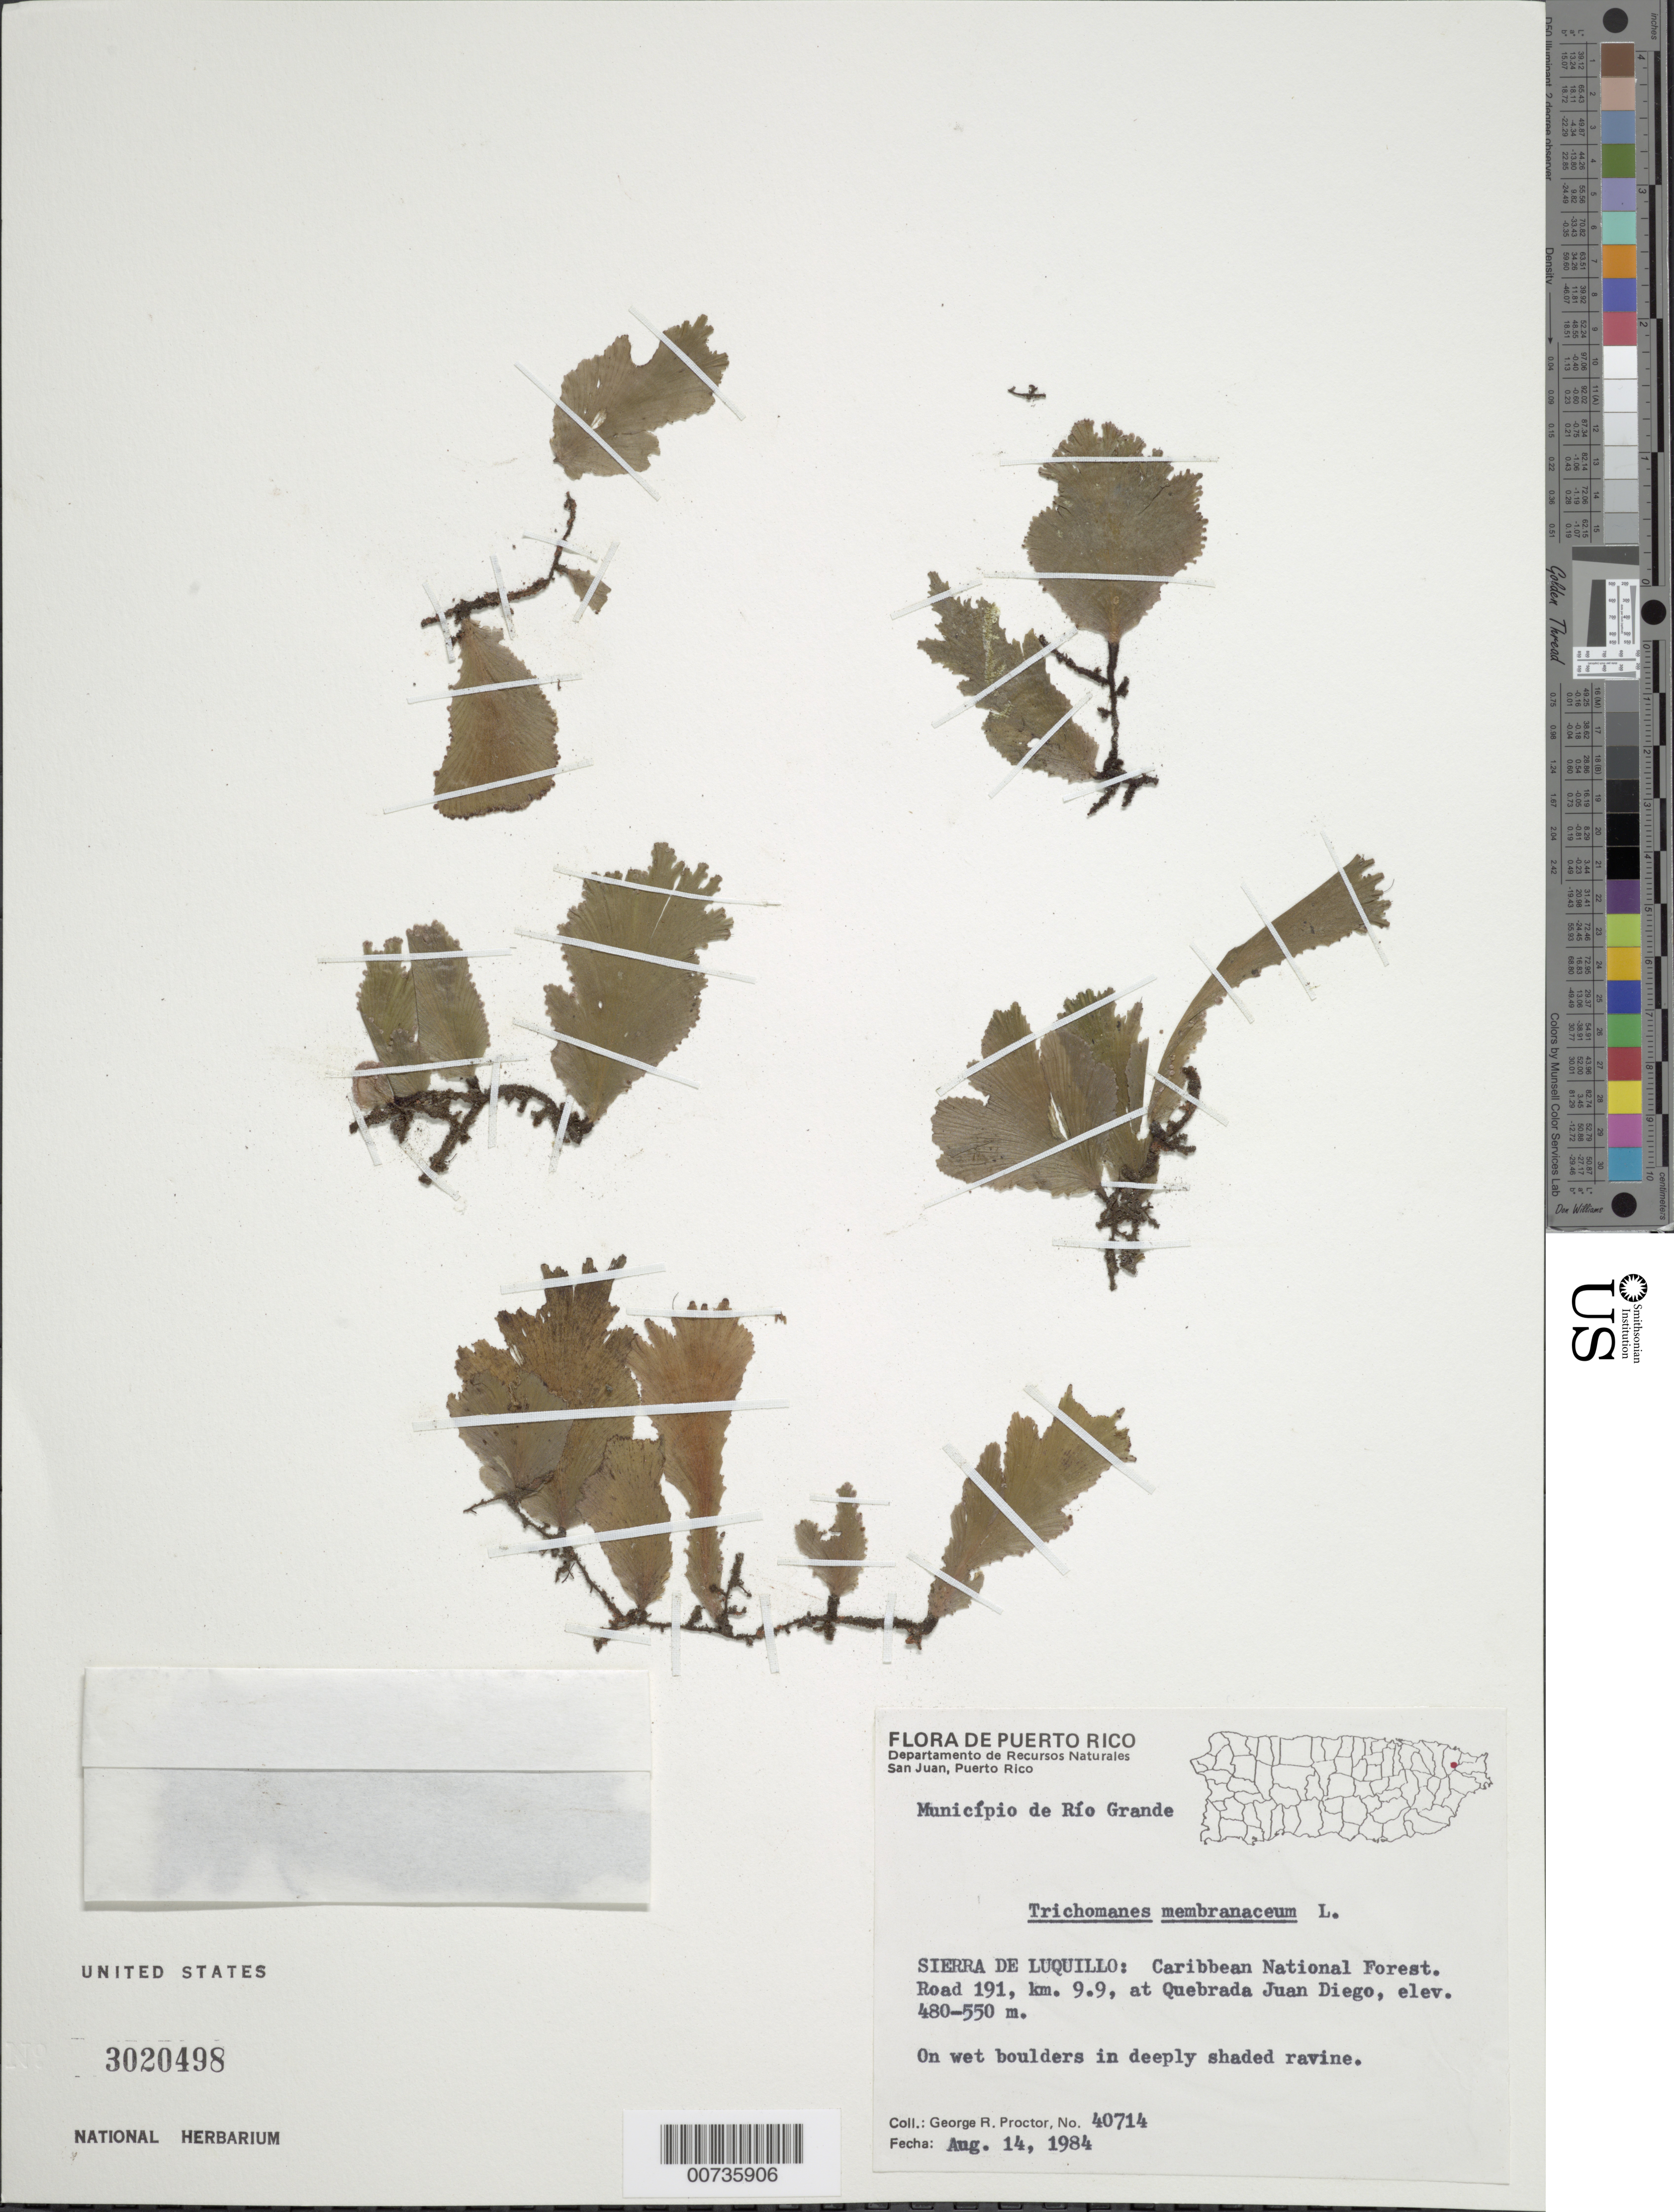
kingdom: Plantae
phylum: Tracheophyta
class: Polypodiopsida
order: Hymenophyllales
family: Hymenophyllaceae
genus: Didymoglossum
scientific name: Didymoglossum membranaceum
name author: (L.) Vareschi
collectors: G. R. Proctor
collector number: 40714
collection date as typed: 14 Aug 1984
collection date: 1984-08-14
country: Puerto Rico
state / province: Río Grande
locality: Mun. Río Grande, Sierra de Luquillo: Carib. Natl. Forest, road 191, km 9.9, at Quebrada Juan Diego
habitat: On wet boulders in deeply shaded ravine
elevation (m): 480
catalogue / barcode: US 3020498